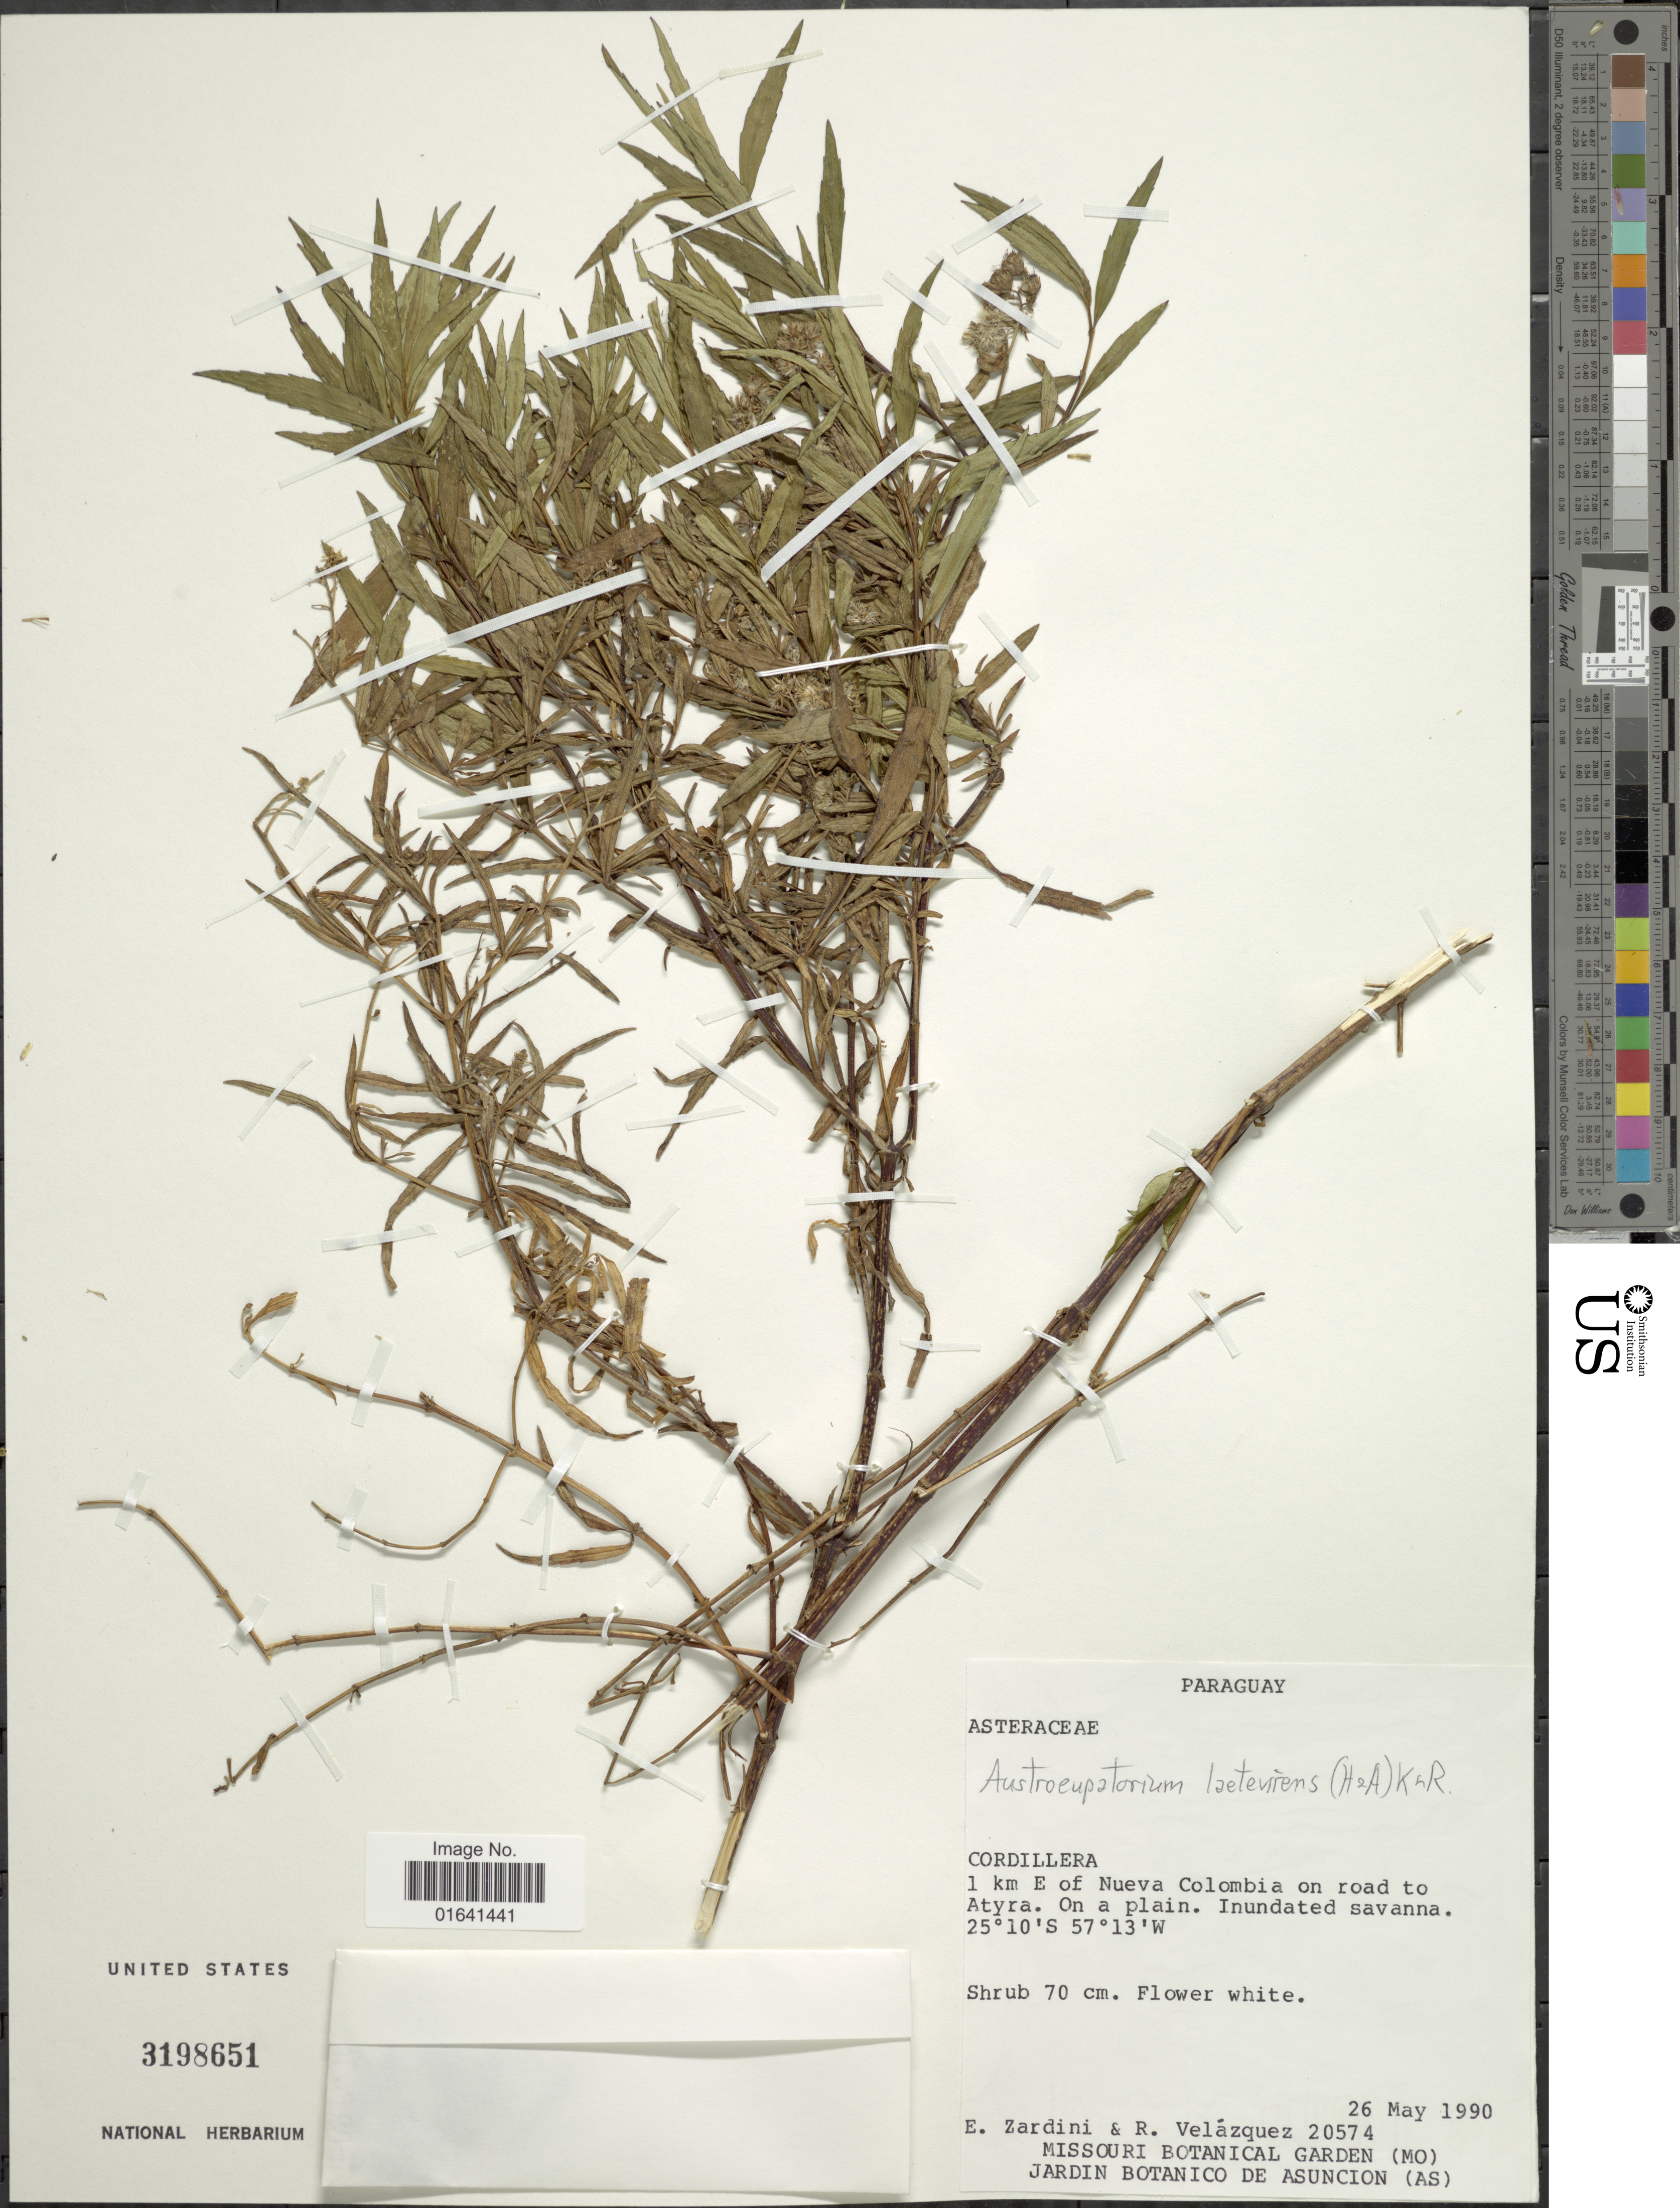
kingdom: Plantae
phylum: Tracheophyta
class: Magnoliopsida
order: Asterales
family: Asteraceae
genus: Austroeupatorium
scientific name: Austroeupatorium laete-virens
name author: (Hook. & Arn.) R.M. King & H. Rob.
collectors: E. M. Zardini & R. Velázquez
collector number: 20574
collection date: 1990-05-26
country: Paraguay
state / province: Cordillera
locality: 1 km E of Nueva Colombia on road to Atyra. On a plain. Inundated savanna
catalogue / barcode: US 3198651